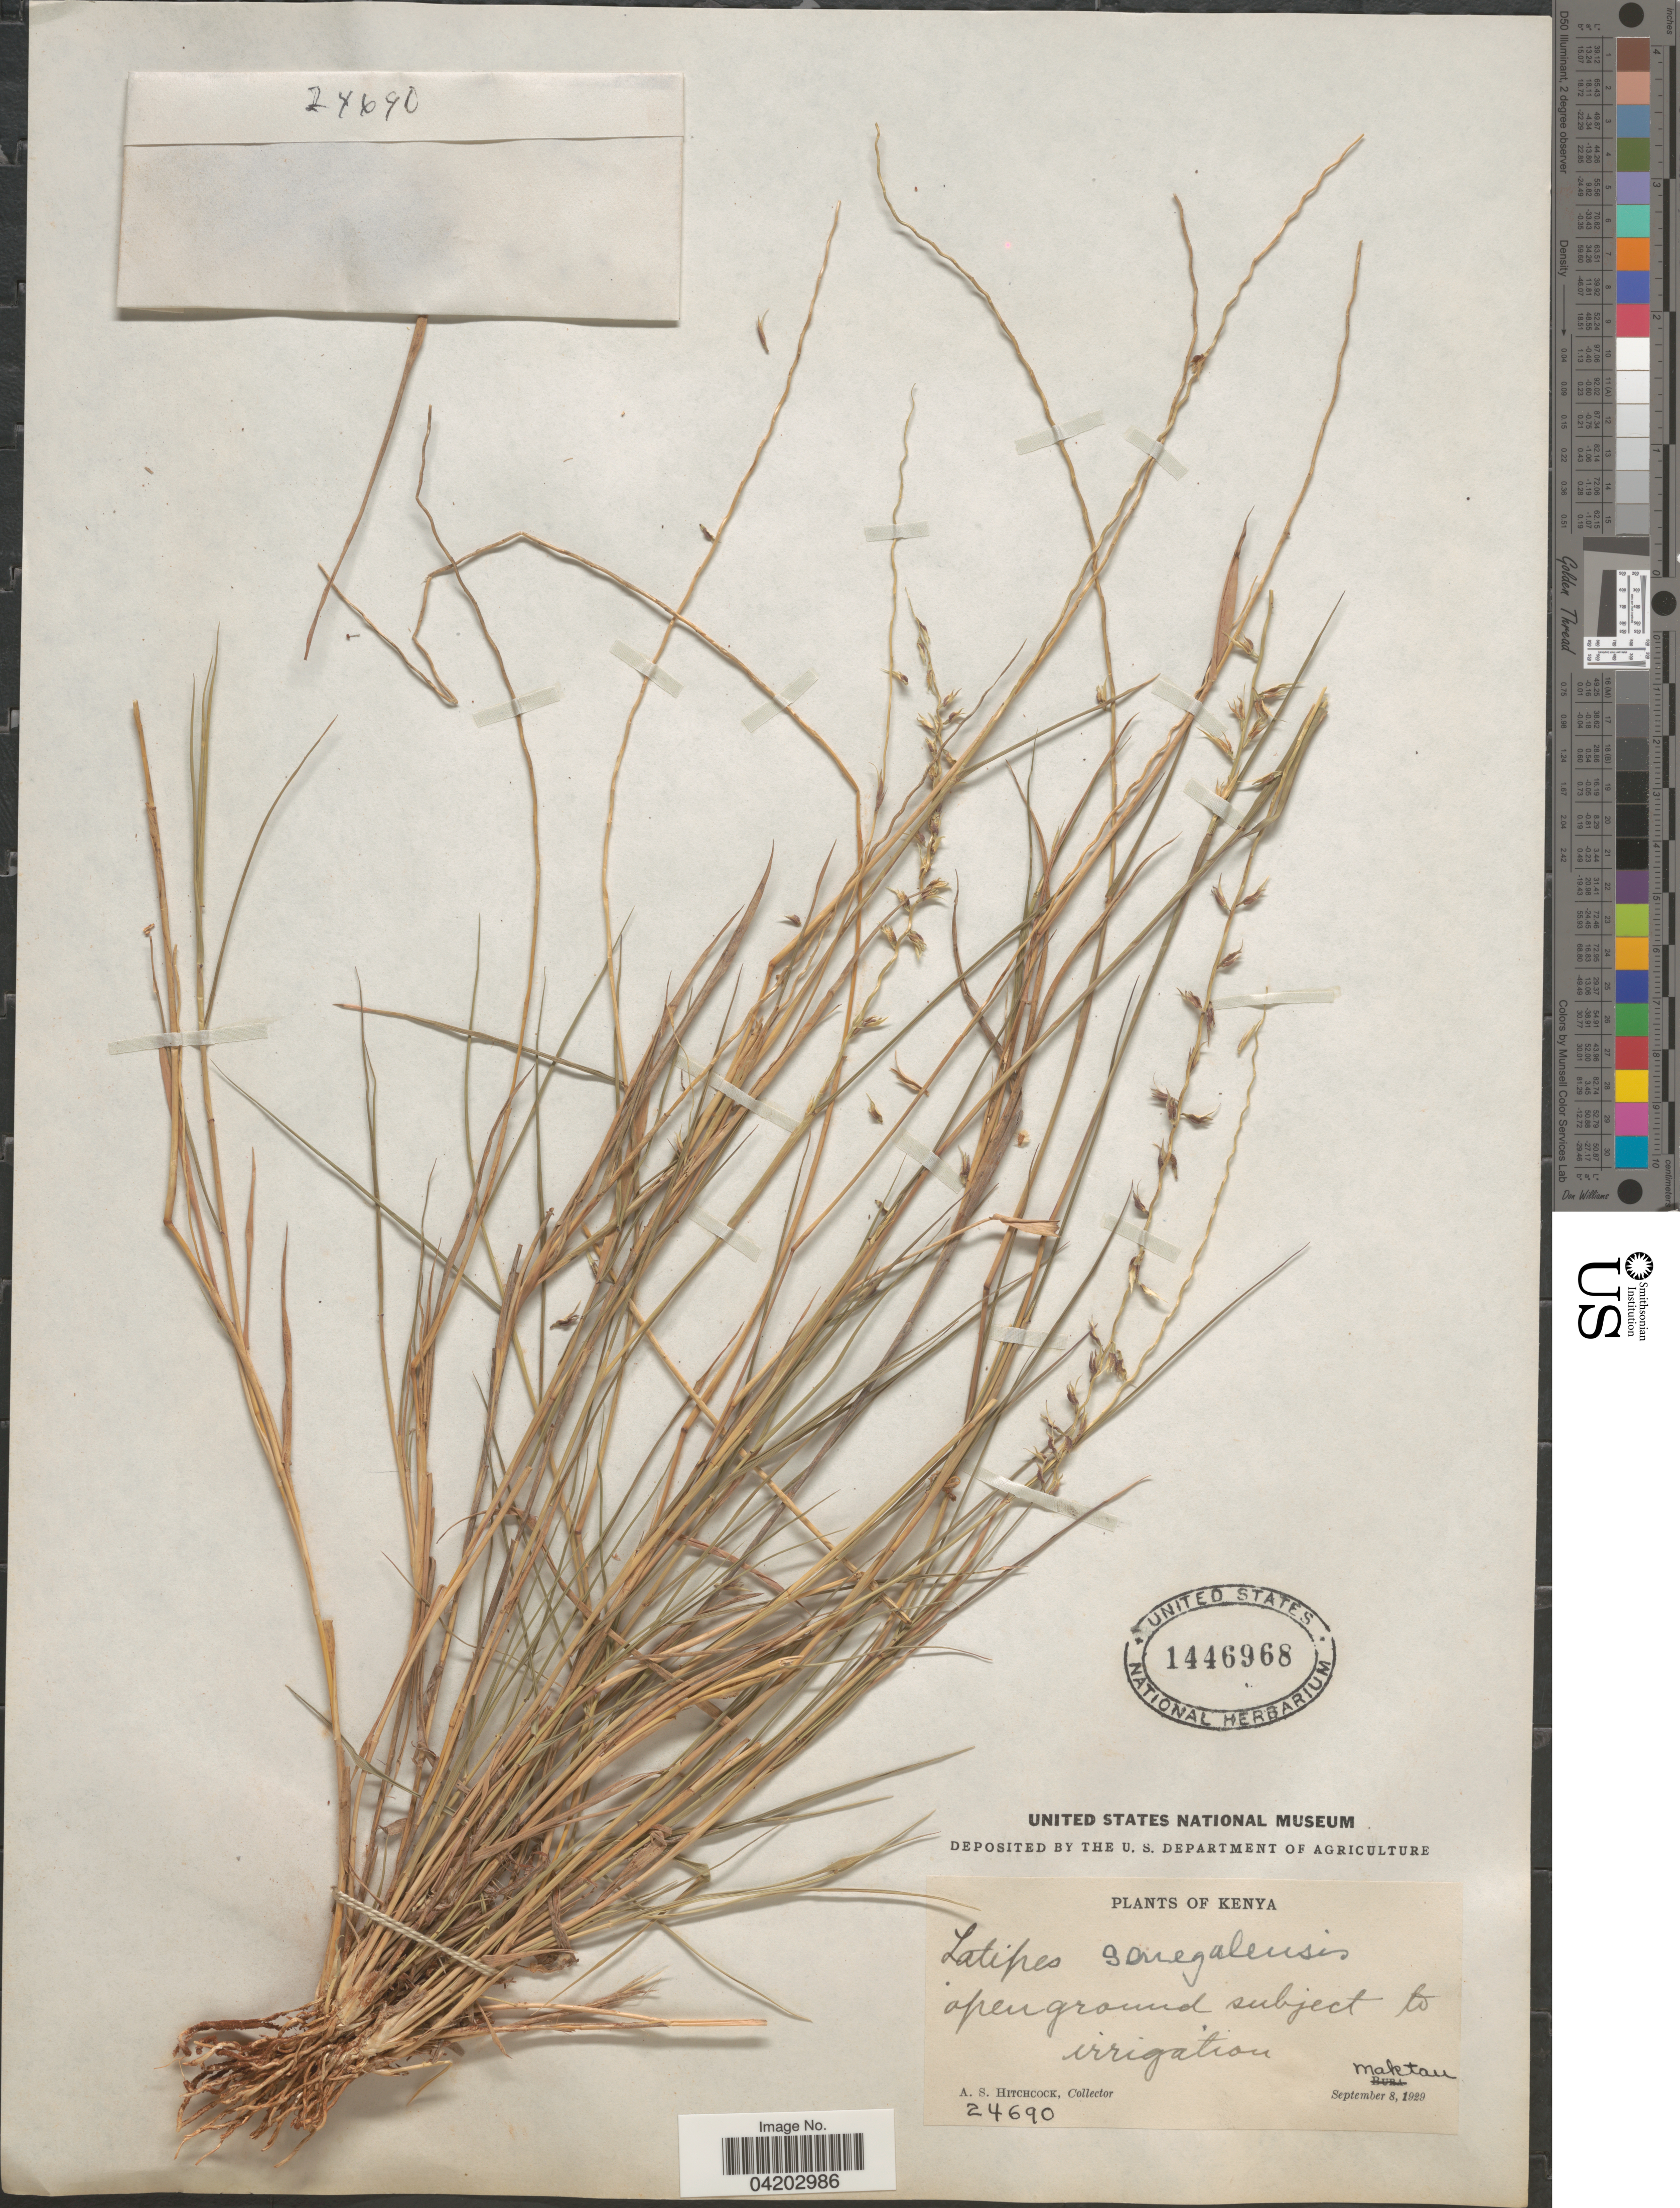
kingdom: Plantae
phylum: Tracheophyta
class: Liliopsida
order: Poales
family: Poaceae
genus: Leptothrium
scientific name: Leptothrium senegalense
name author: (Kunth) Clayton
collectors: A. S. Hitchcock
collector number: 24690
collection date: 1929-09-08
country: Kenya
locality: Maktau.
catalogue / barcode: US 1446968